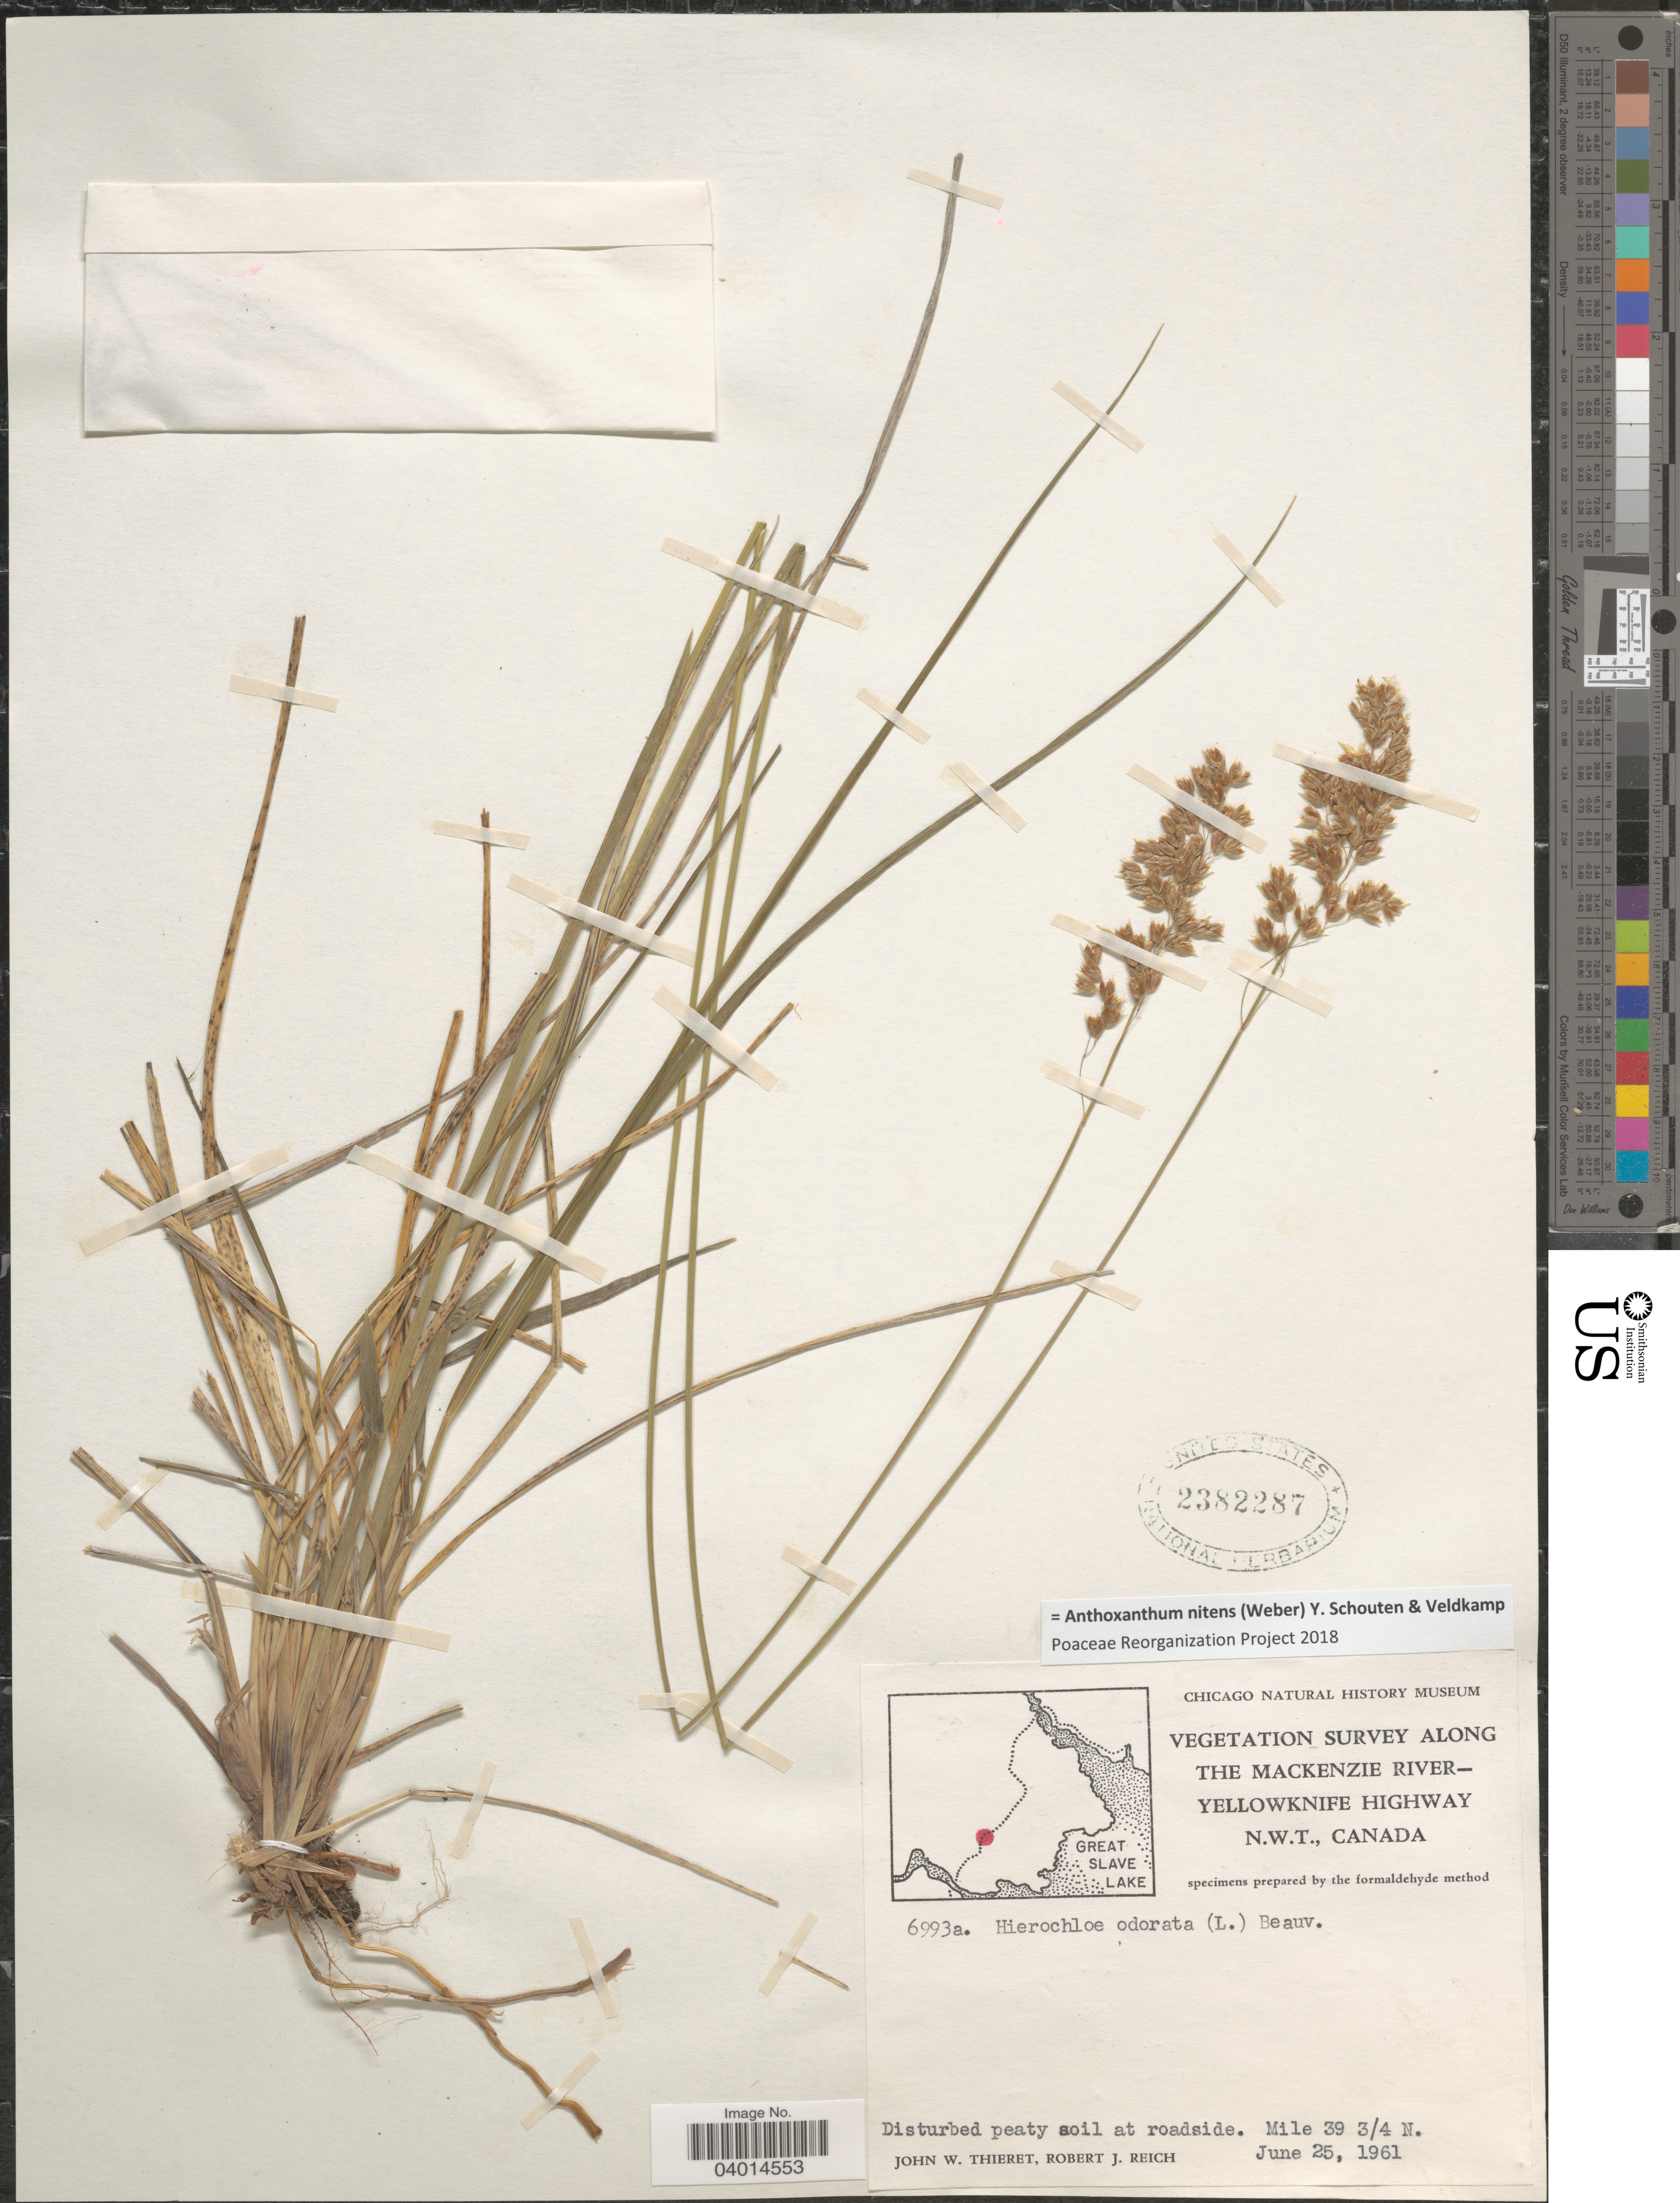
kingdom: Plantae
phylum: Tracheophyta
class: Liliopsida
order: Poales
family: Poaceae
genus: Anthoxanthum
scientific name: Anthoxanthum nitens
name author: (G.H. Weber) R.T.A. Schouten & Veldkamp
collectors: J. W. Thieret & R. Reich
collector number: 6993a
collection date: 1961-06-25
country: Canada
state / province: Northwest Territories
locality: Along the Mackenzie River - Yellowknife Highway. Mile 39 3/4 N.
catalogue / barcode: US 2382287